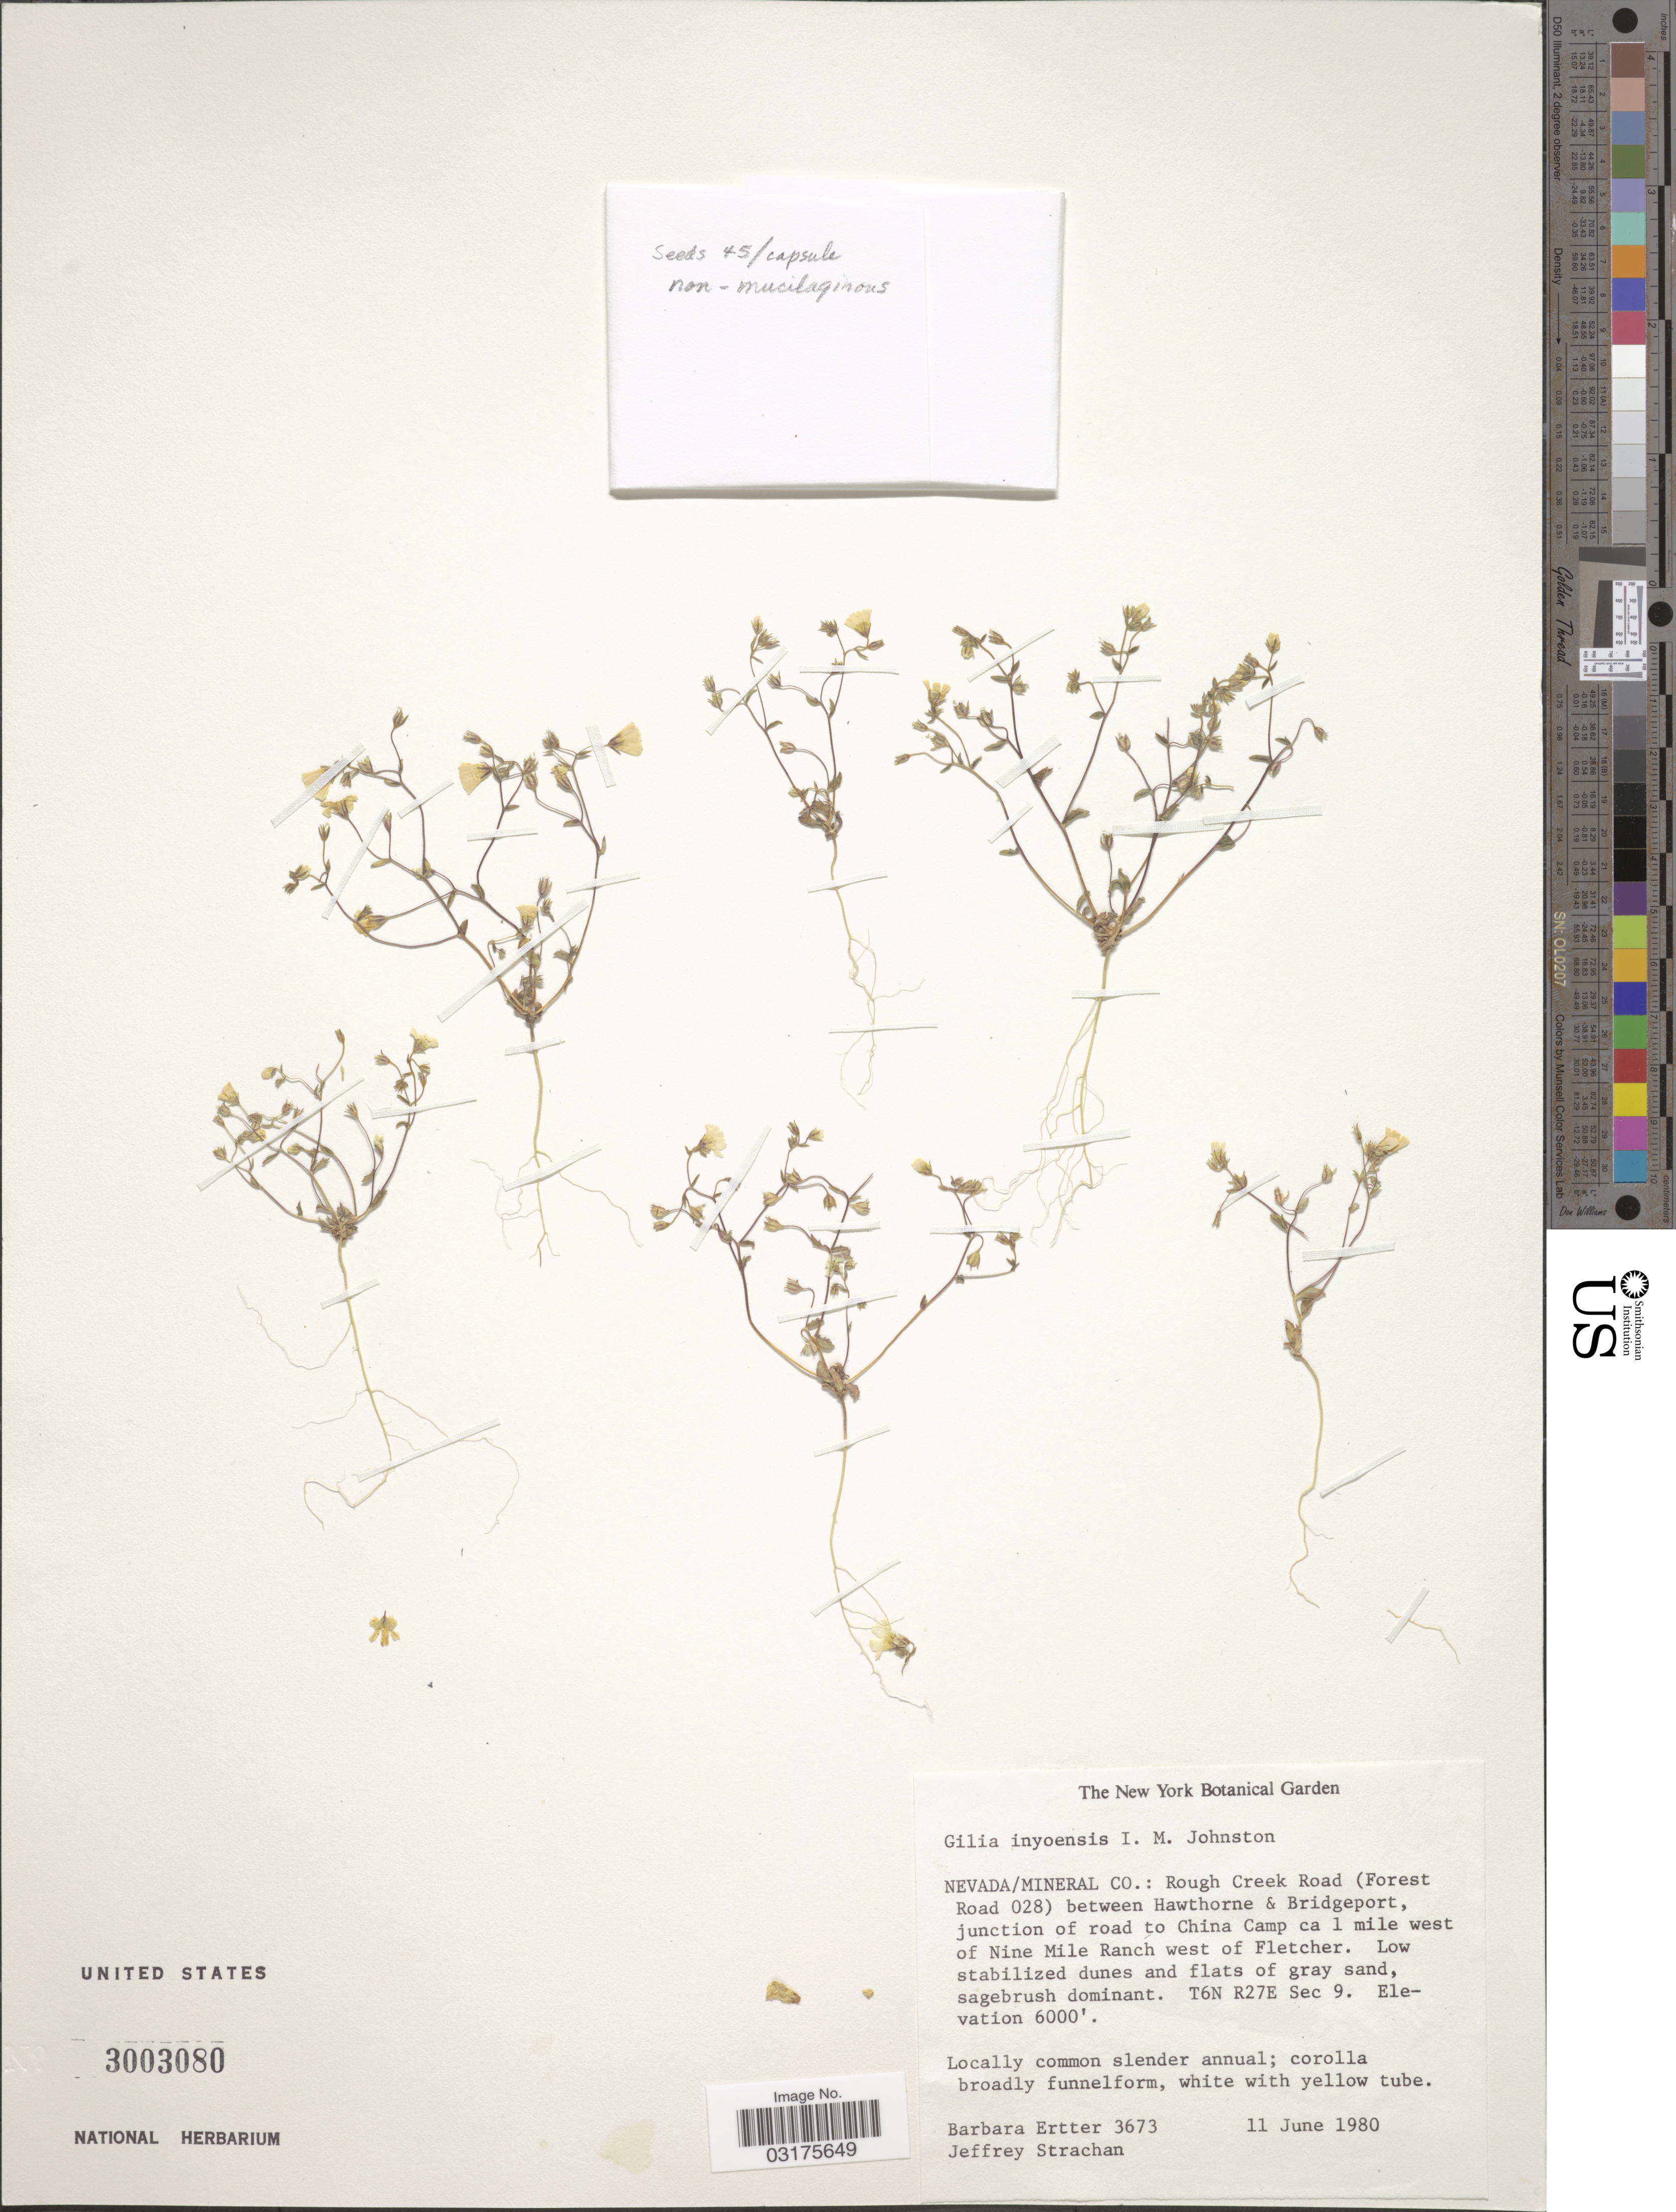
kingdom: Plantae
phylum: Tracheophyta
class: Magnoliopsida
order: Ericales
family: Polemoniaceae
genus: Linanthus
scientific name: Linanthus inyoensis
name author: (I.M. Johnst.) J.M. Porter & L.A. Johnson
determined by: Strong, Mark T., (BOT), Smithsonian Institution - National Museum of Natural History (UNITED STATES)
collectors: B. Ertter & J. Strachan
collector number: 3673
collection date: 1980-06-11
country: United States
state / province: Nevada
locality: Mineral Co.: Rough Creek Road (Forest Road 028) between Hawthorne & Bridgeport, junction of road to China Camp ca 1 mile west of Nine Mile Ranch west of Fletcher. T6N R27E Sec 9.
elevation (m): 1829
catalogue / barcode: US 3003080